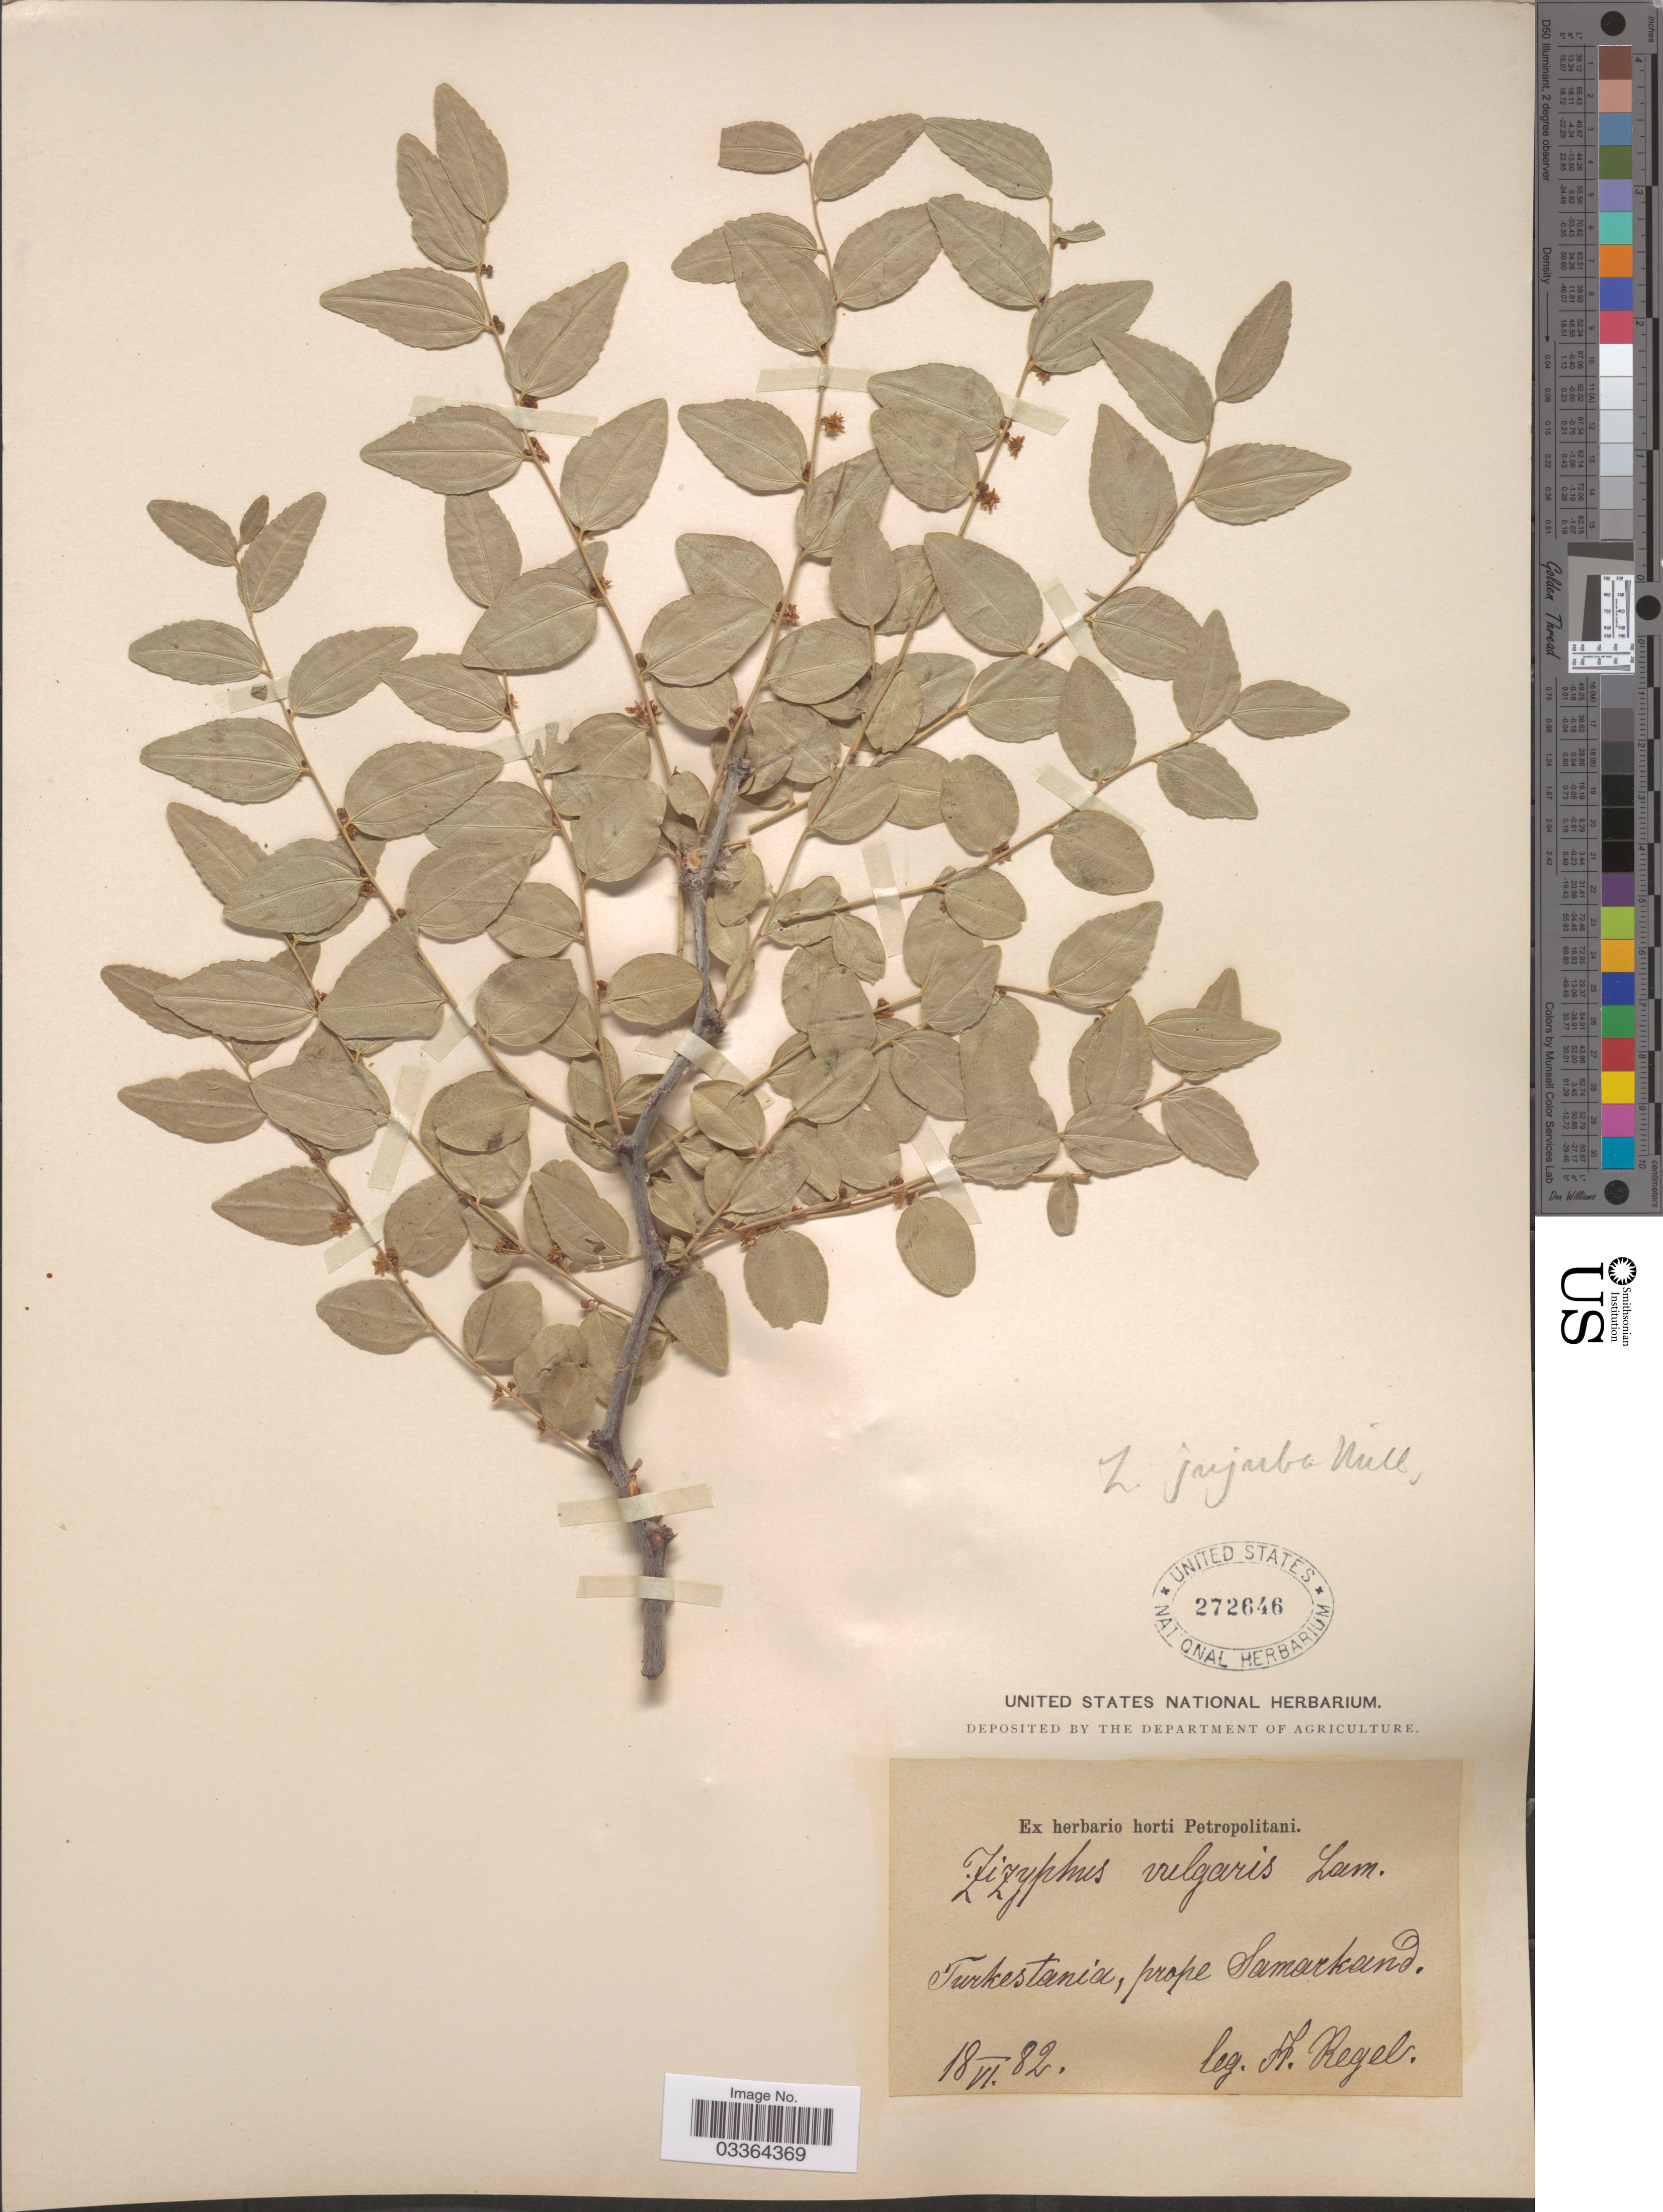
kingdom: Plantae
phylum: Tracheophyta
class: Magnoliopsida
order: Rosales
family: Rhamnaceae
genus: Ziziphus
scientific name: Ziziphus jujuba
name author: Mill.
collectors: A. Regel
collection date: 1882-06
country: Uzbekistan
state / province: Samarqand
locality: Turkestania, prope Samarkand.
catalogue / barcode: US 272646